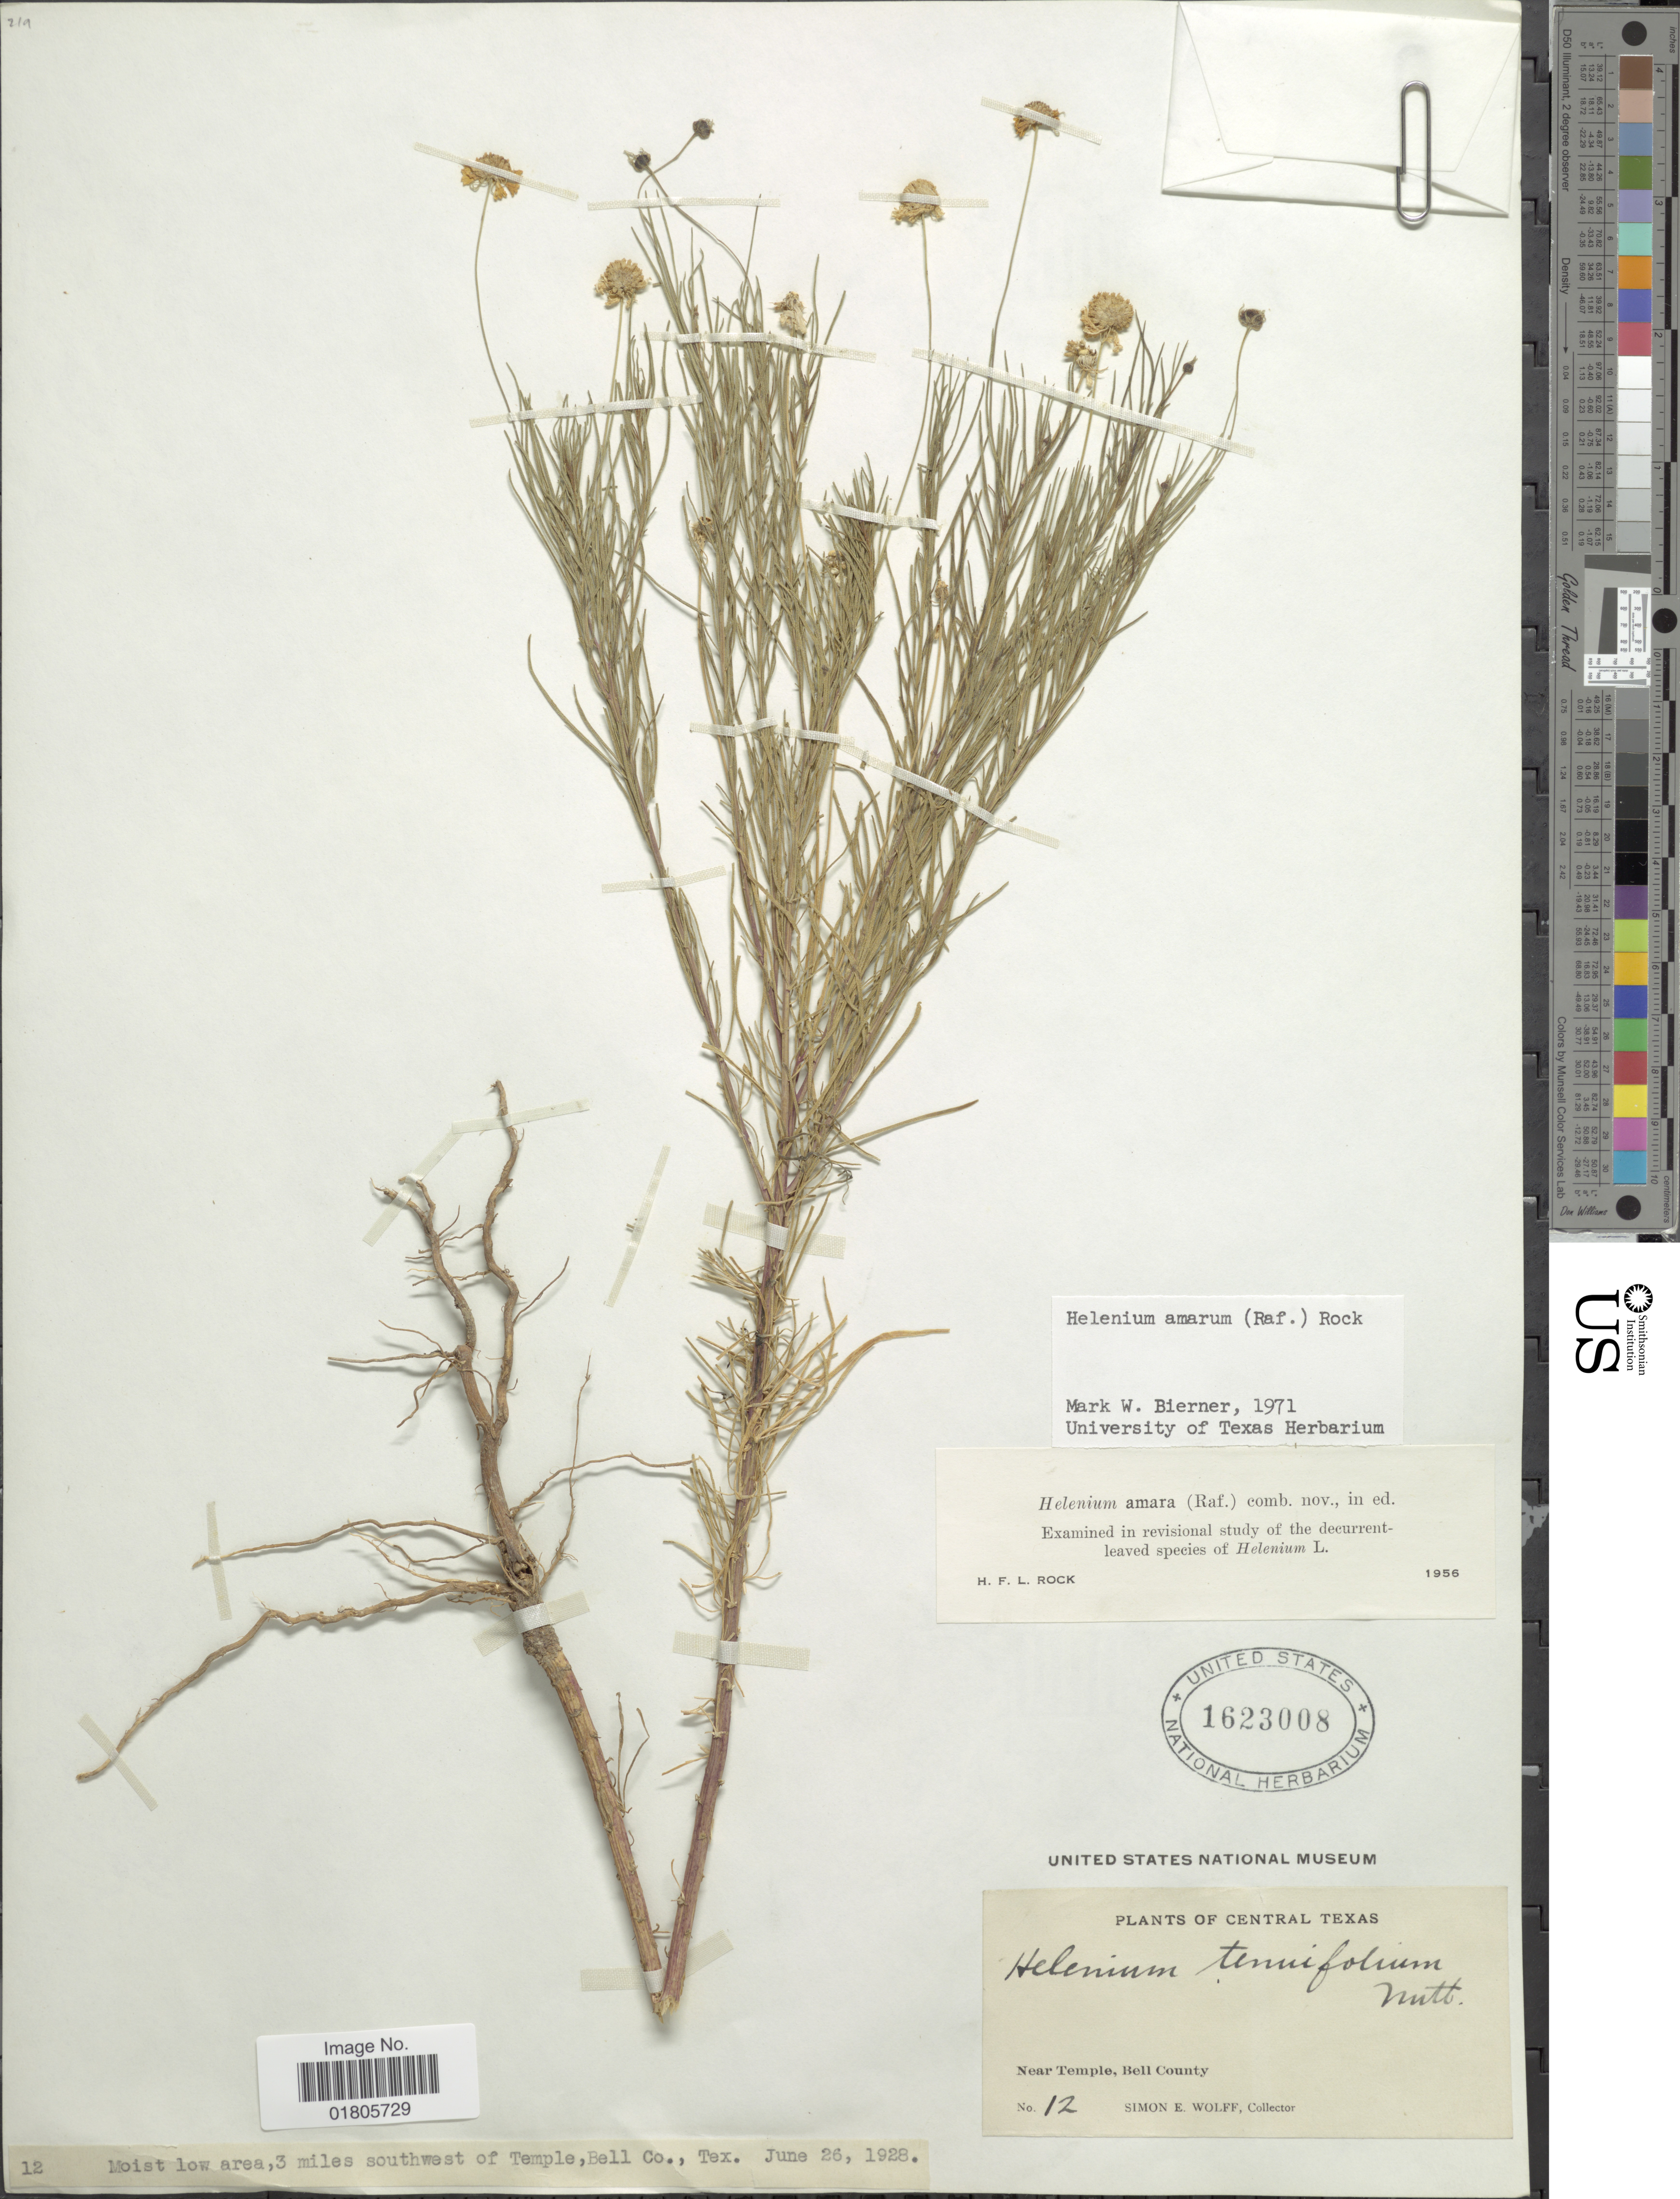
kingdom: Plantae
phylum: Tracheophyta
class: Magnoliopsida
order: Asterales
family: Asteraceae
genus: Helenium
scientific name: Helenium amarum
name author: (Raf.) H. Rock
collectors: S. E. Wolff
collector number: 12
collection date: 1928-06-26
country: United States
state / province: Texas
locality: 3 miles southwest of Temple, Bell Co.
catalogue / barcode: US 1623008